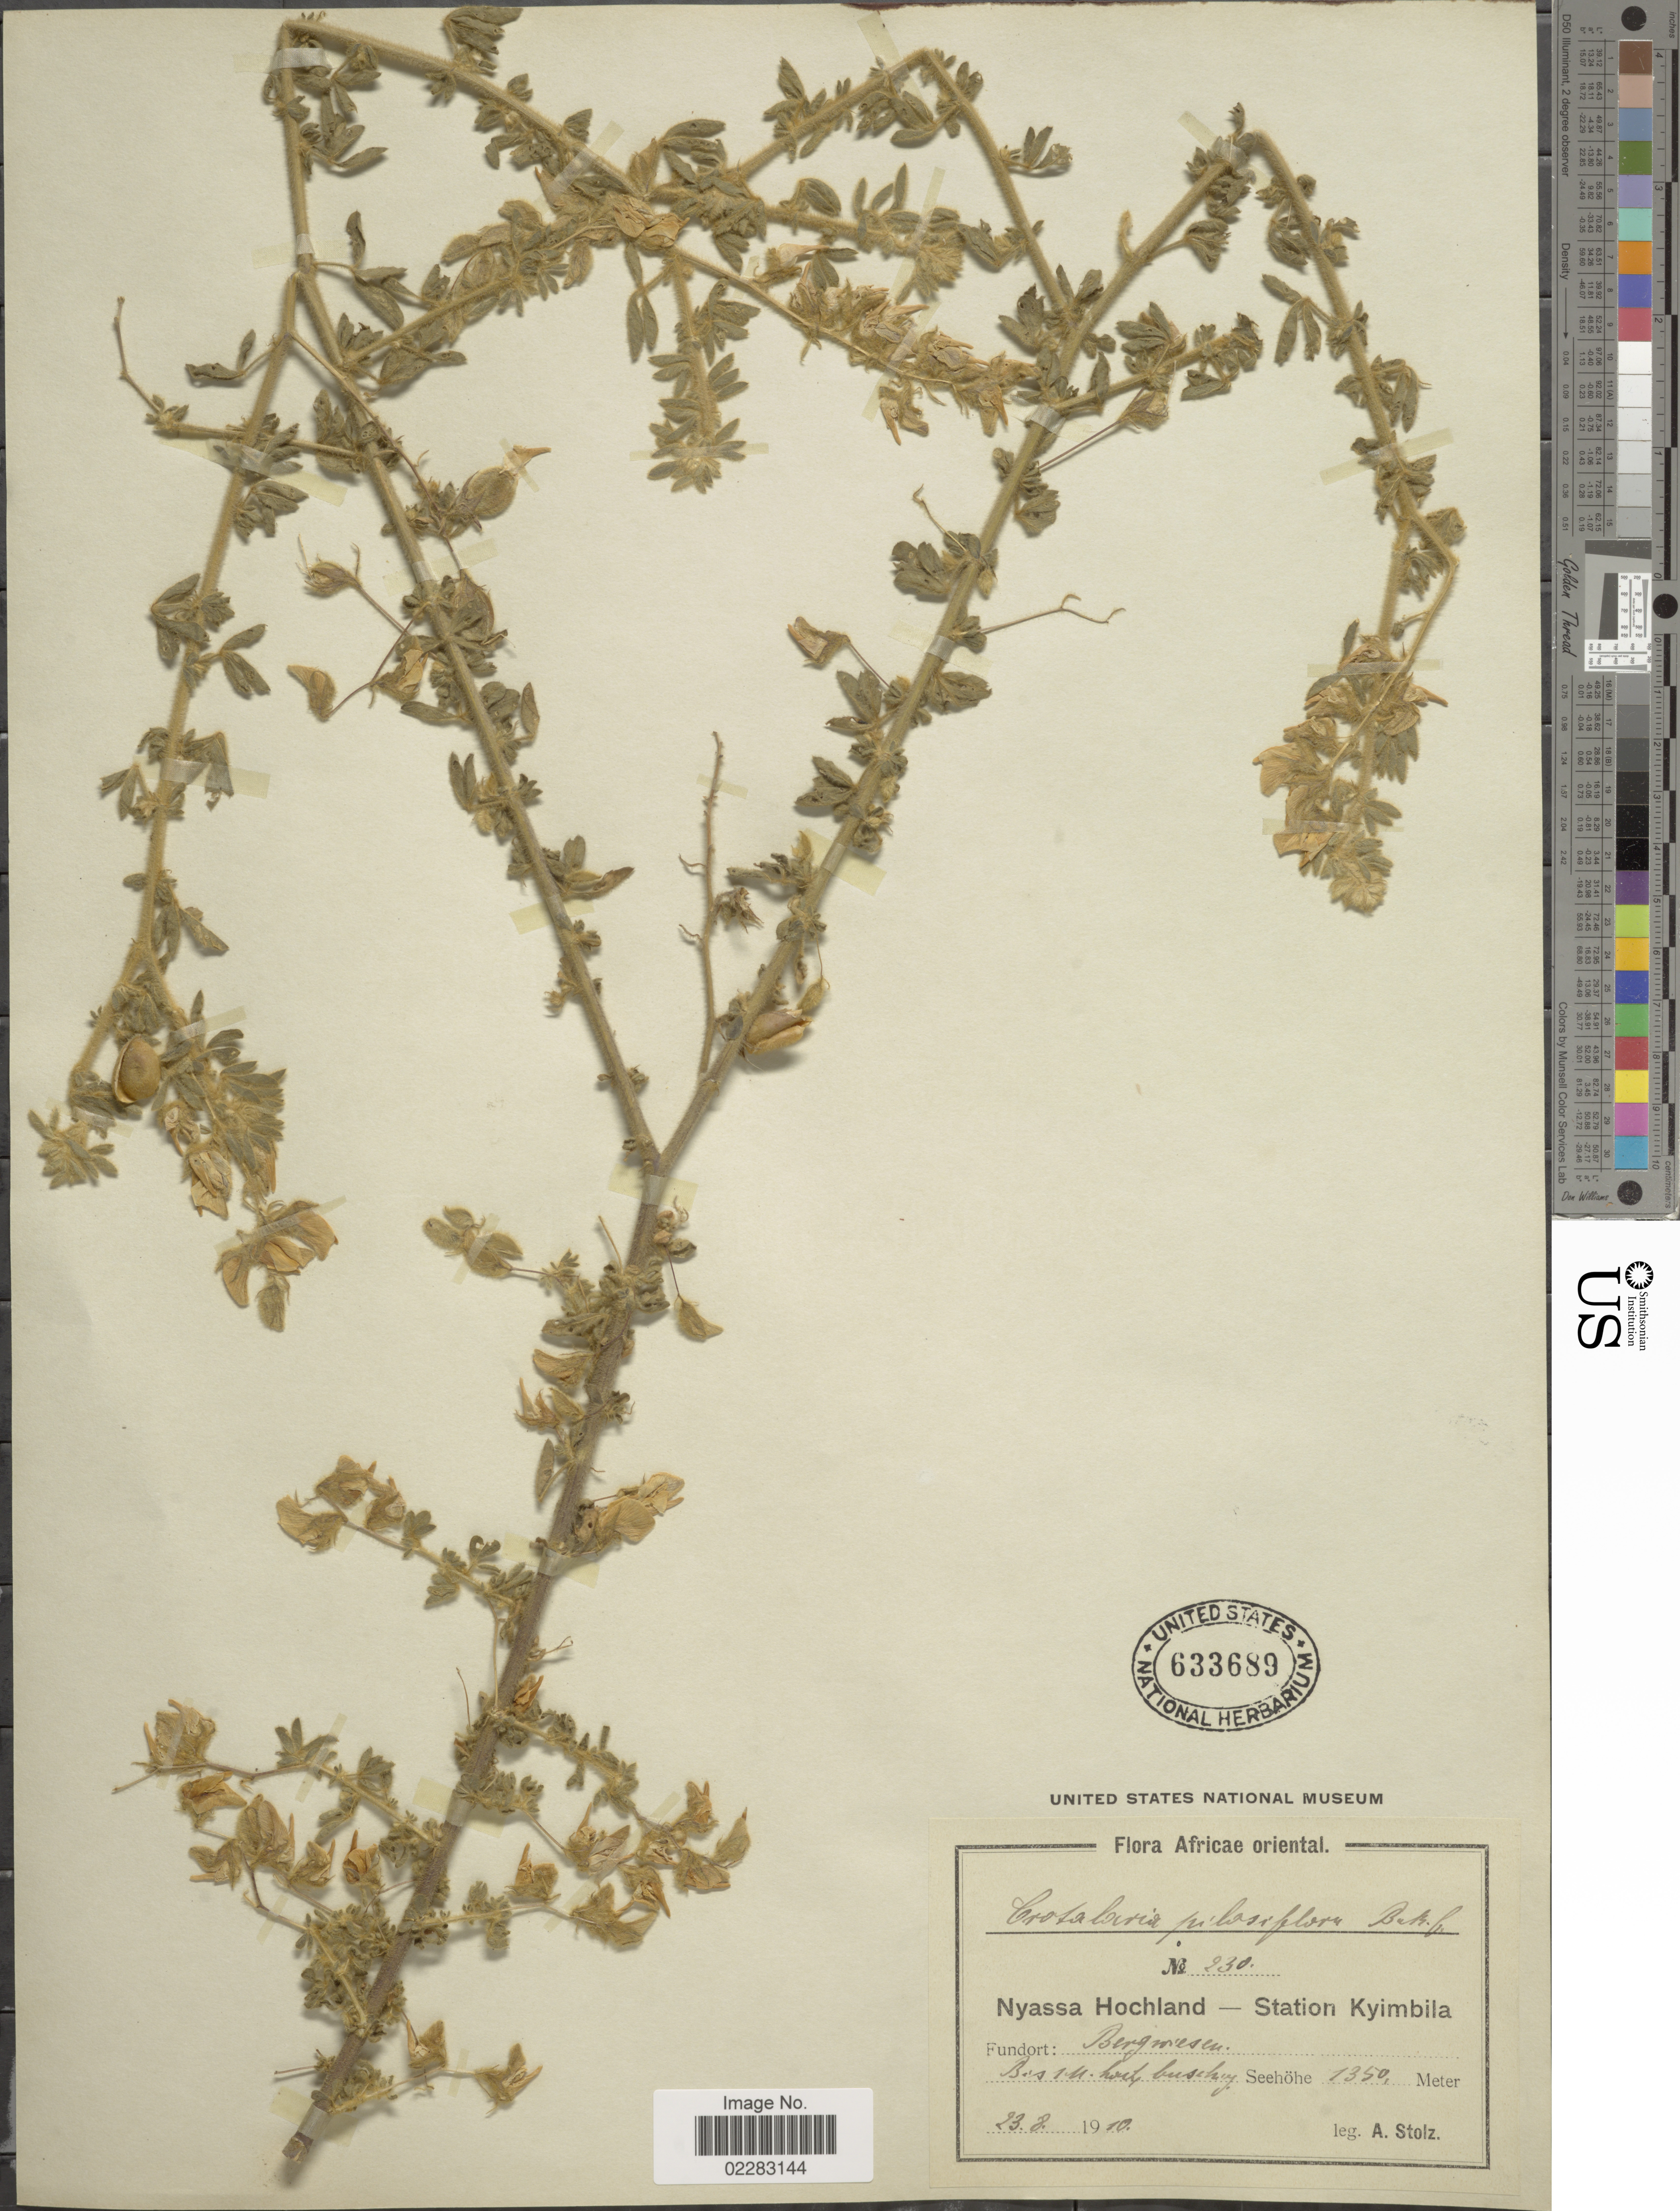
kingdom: Plantae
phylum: Tracheophyta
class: Magnoliopsida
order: Fabales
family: Fabaceae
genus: Crotalaria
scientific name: Crotalaria pilosiflora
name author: Baker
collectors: A. Stolz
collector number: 230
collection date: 1910-08-23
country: Tanzania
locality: Africae oriental, Nyassa Hochland-Station Kyimbila, Fundort: Bergwiesen.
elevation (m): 1350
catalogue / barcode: US 633689